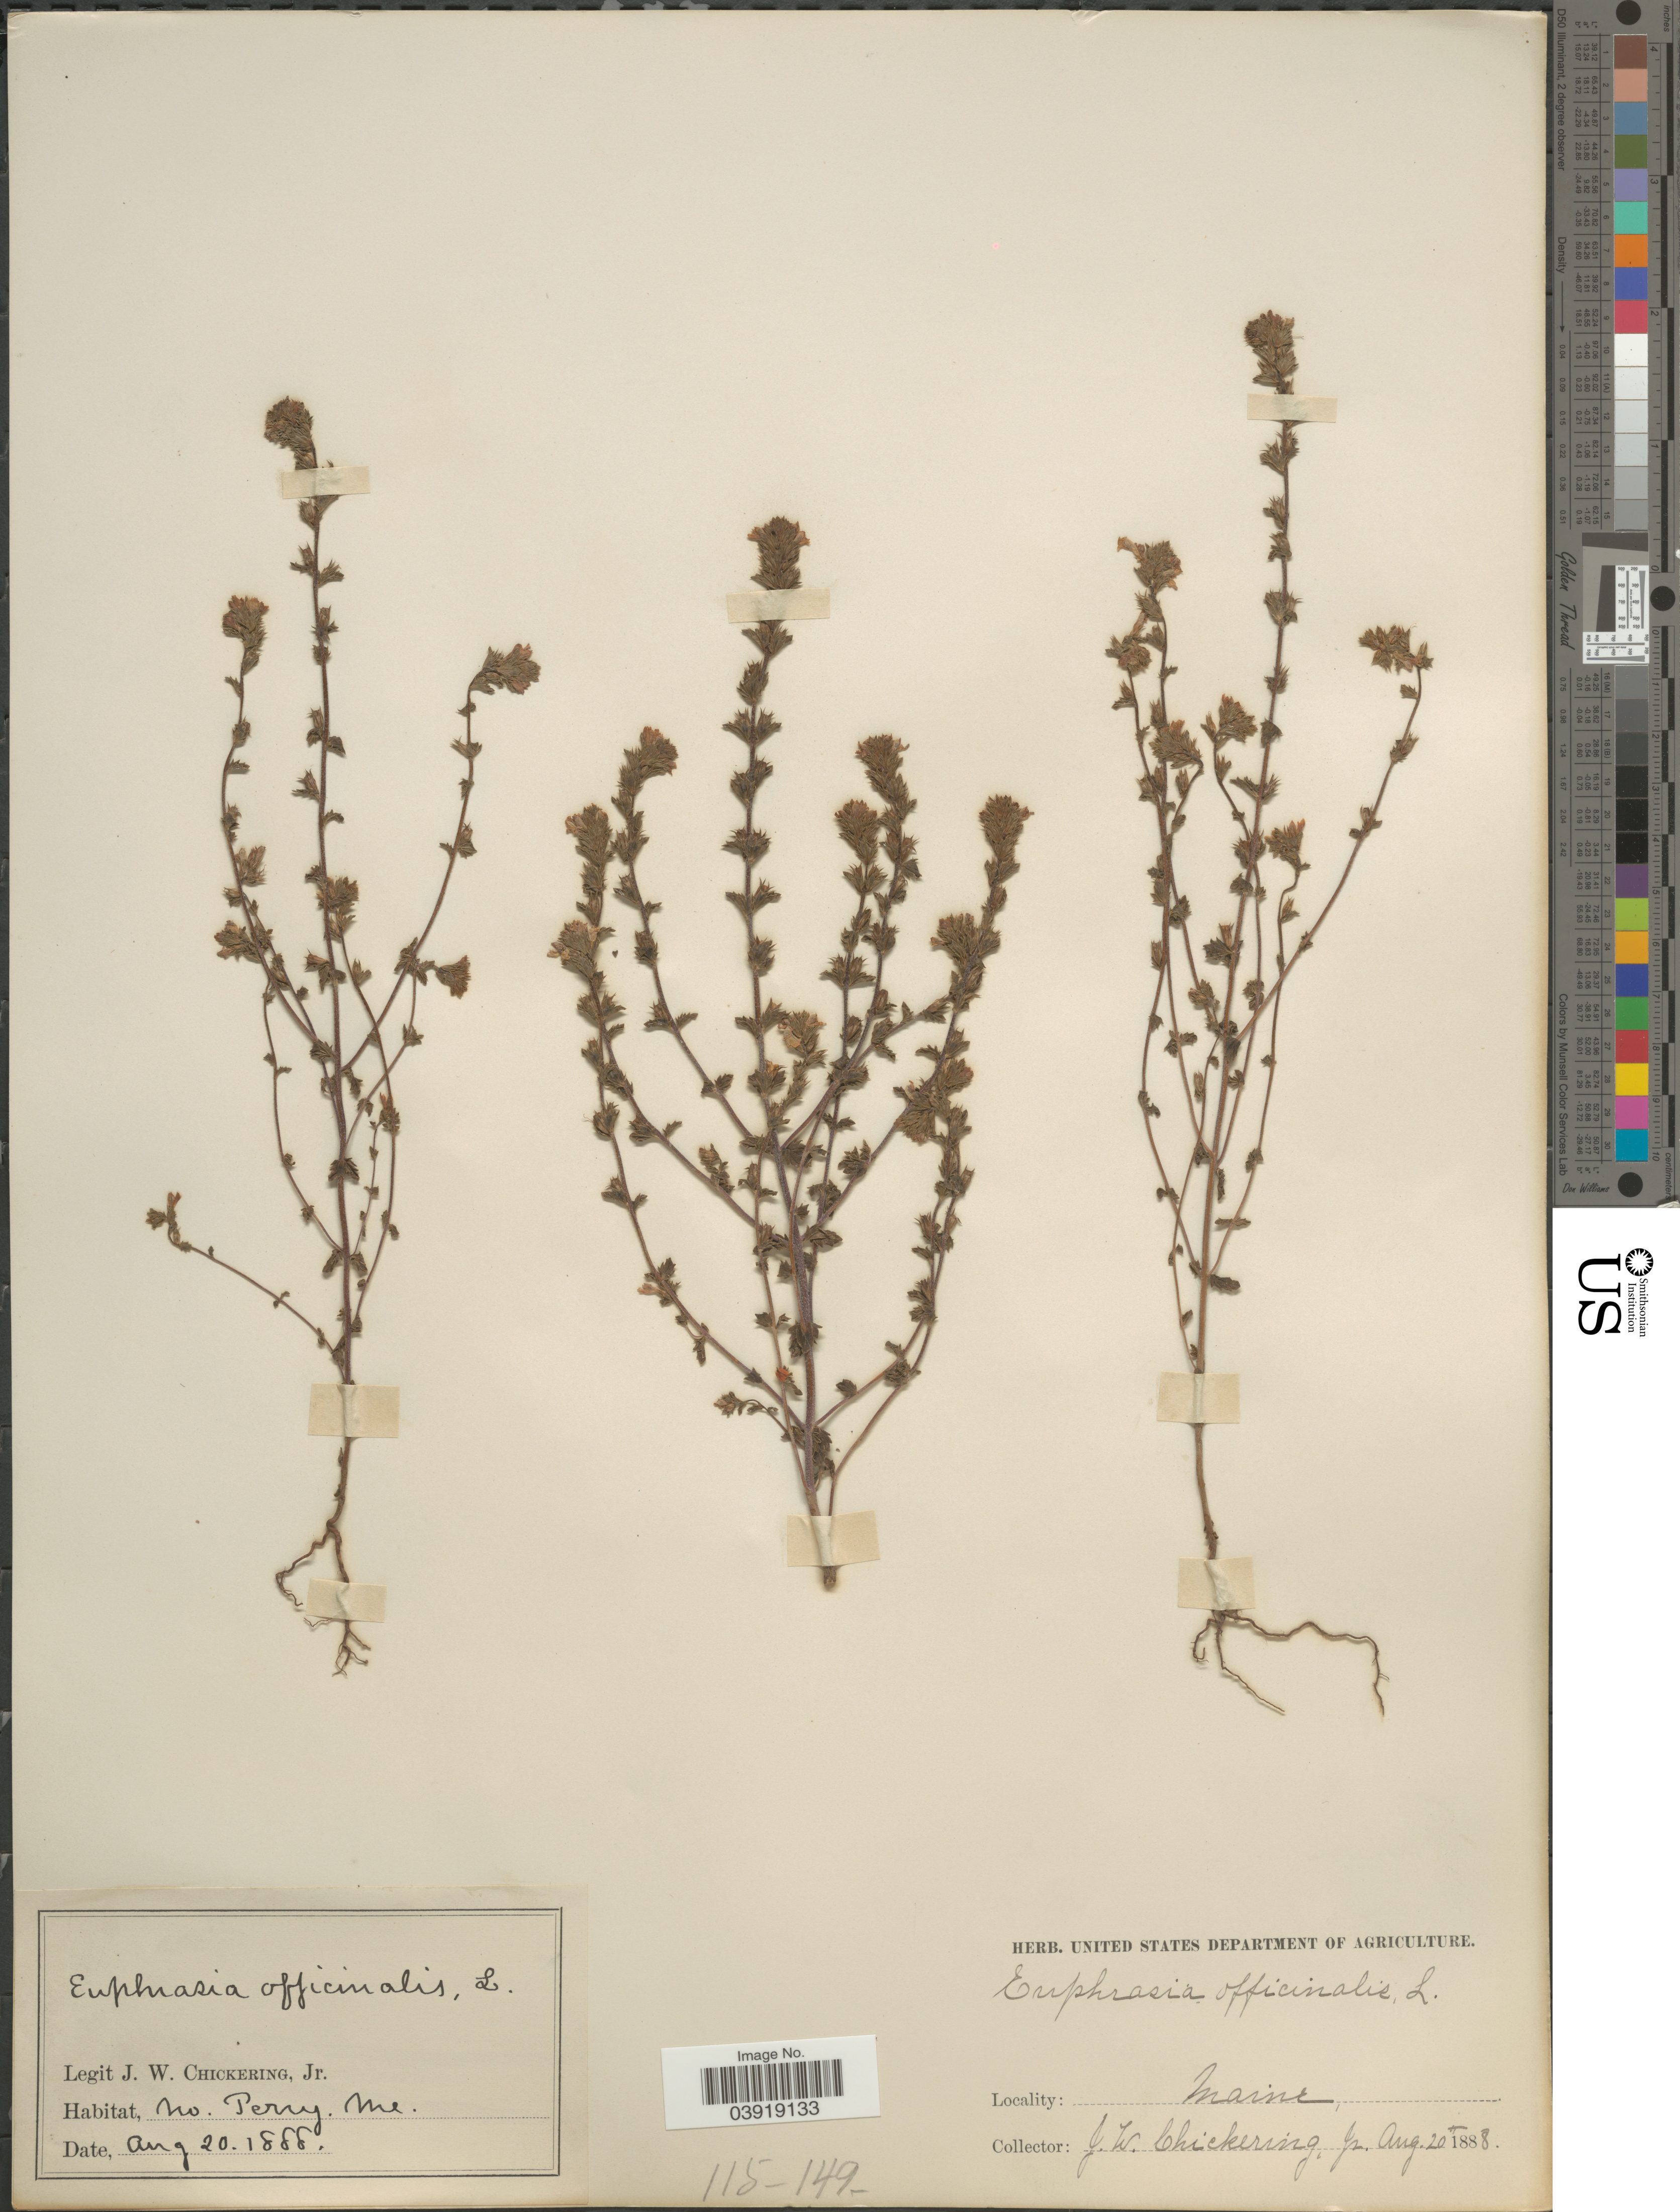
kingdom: Plantae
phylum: Tracheophyta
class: Magnoliopsida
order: Lamiales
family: Orobanchaceae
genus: Euphrasia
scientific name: Euphrasia sp.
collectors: J. W. Chickering Jr.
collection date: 1888-08-20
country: United States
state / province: Maine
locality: No. Perry.